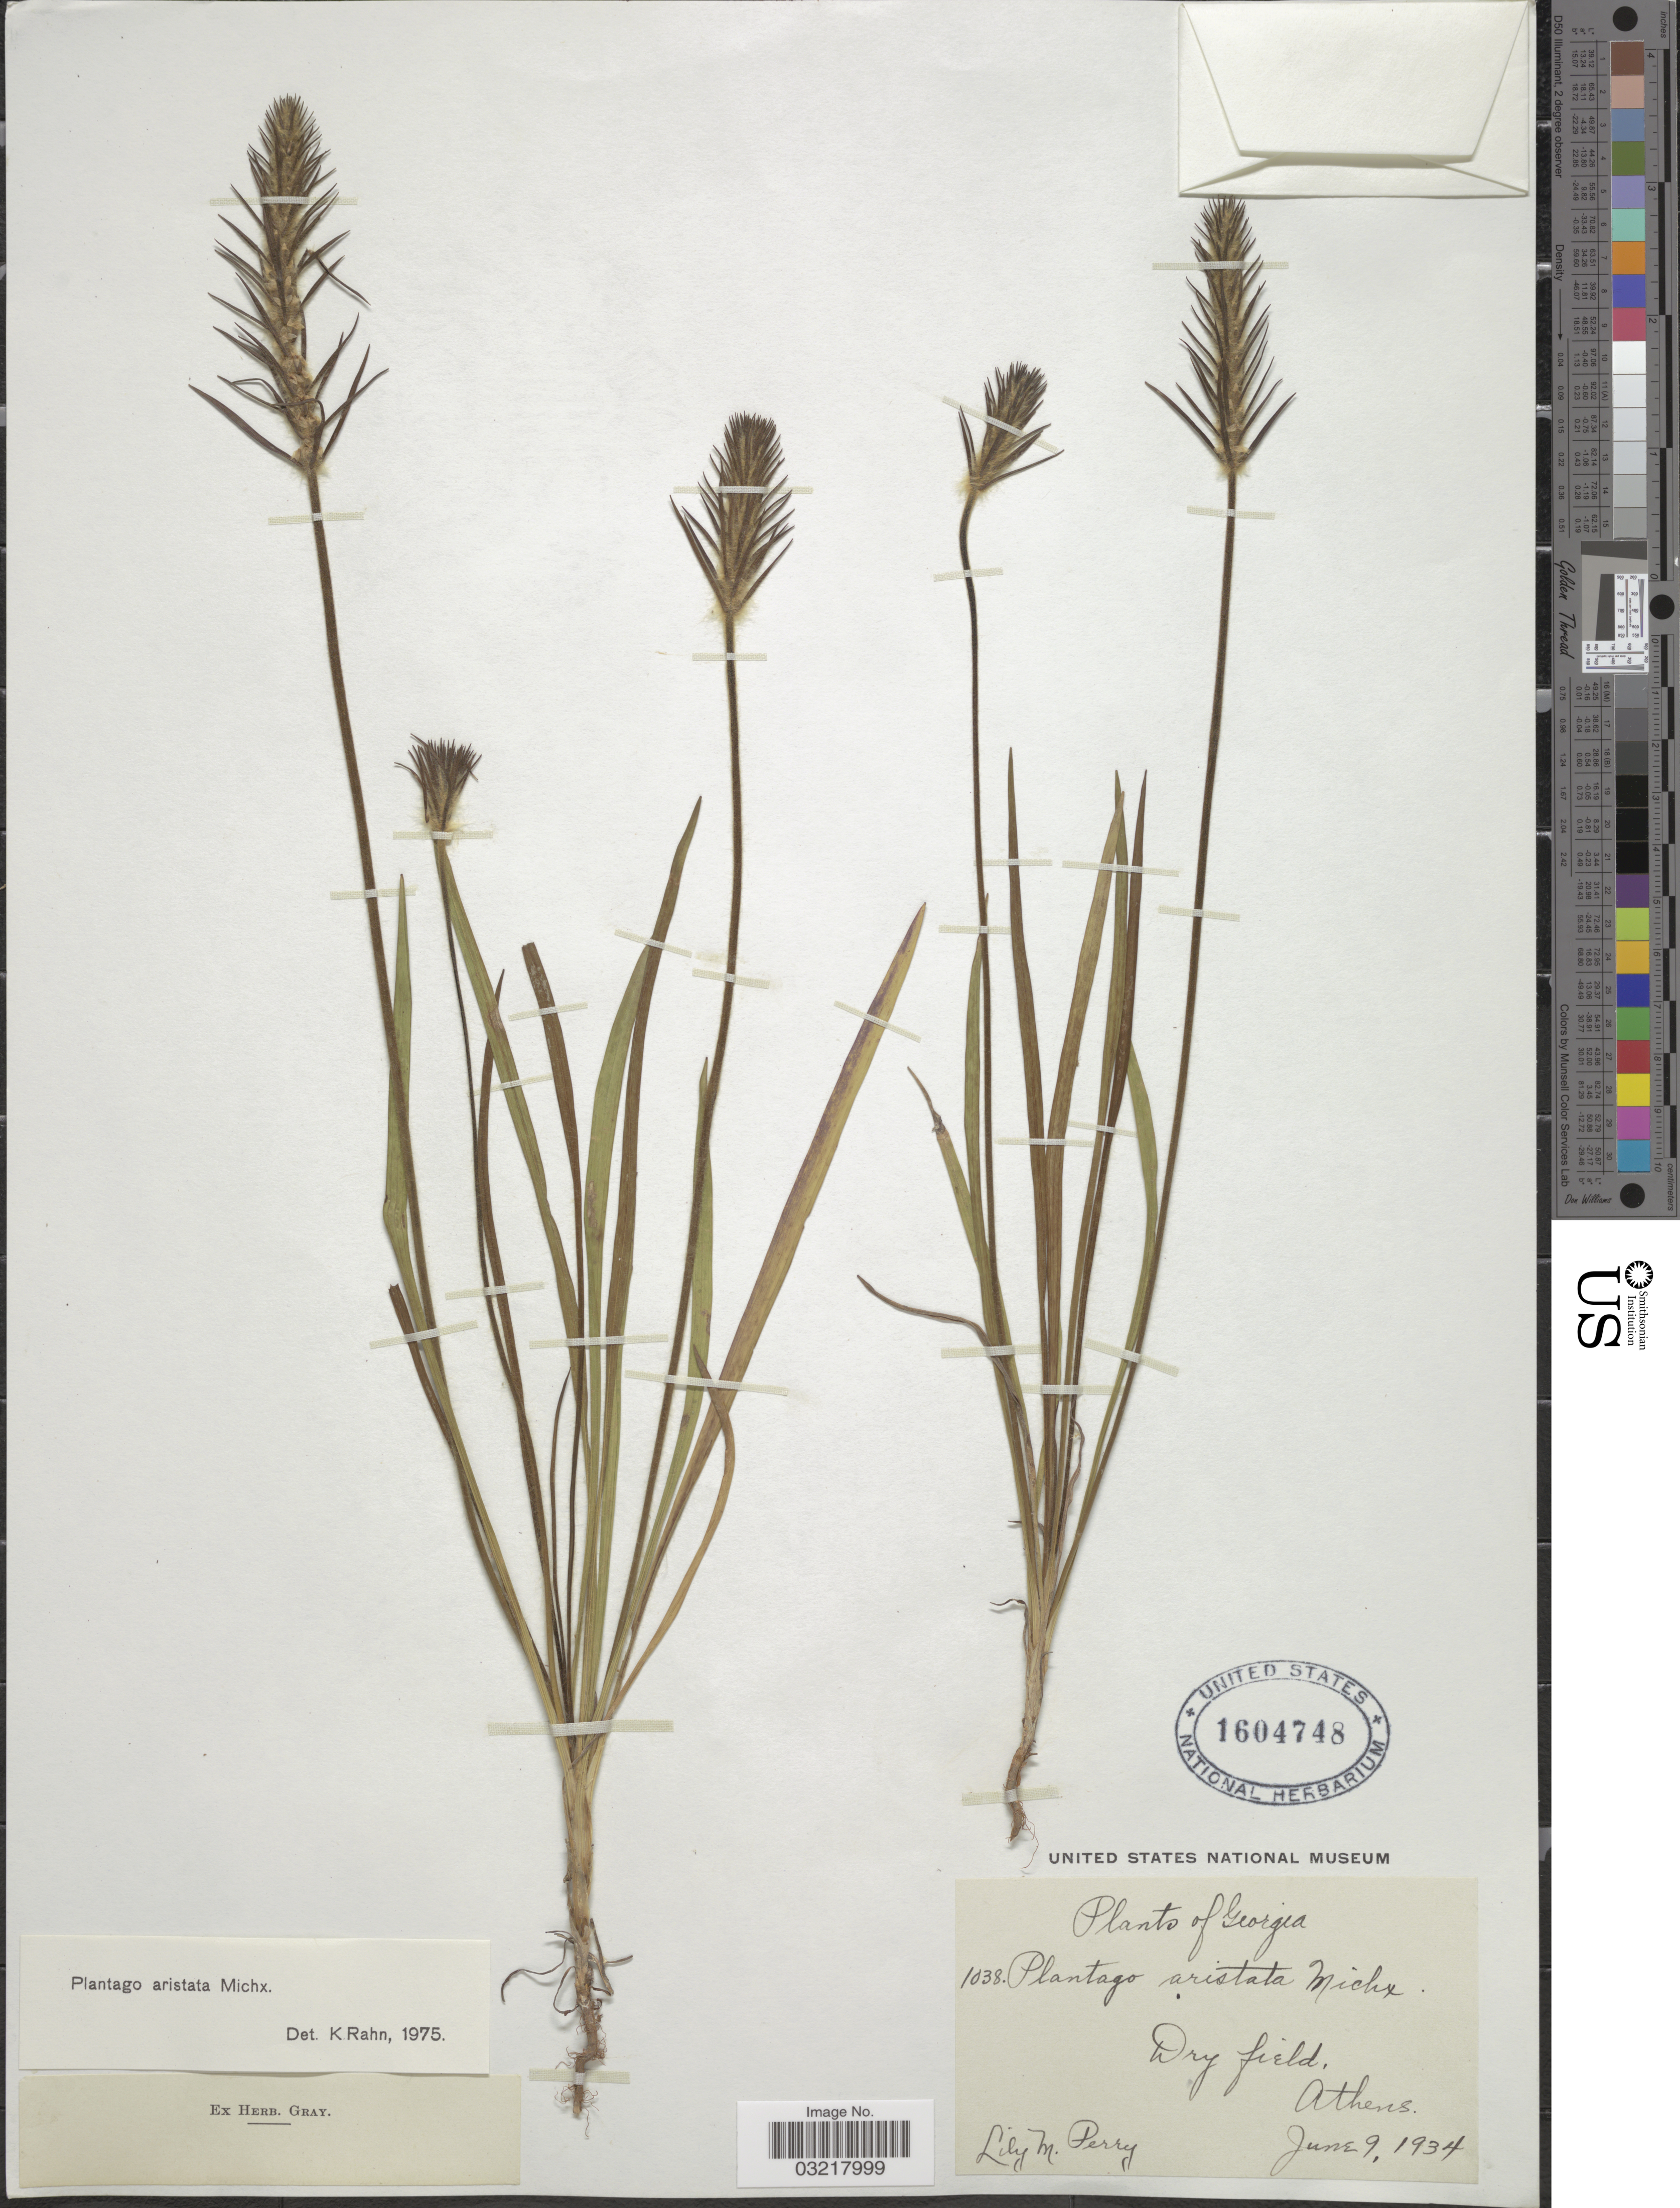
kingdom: Plantae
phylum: Tracheophyta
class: Magnoliopsida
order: Lamiales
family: Plantaginaceae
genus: Plantago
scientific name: Plantago aristata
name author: Michx.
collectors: L. M. Perry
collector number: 1038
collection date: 1934-06-09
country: United States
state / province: Georgia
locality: Athens.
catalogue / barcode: US 1604748